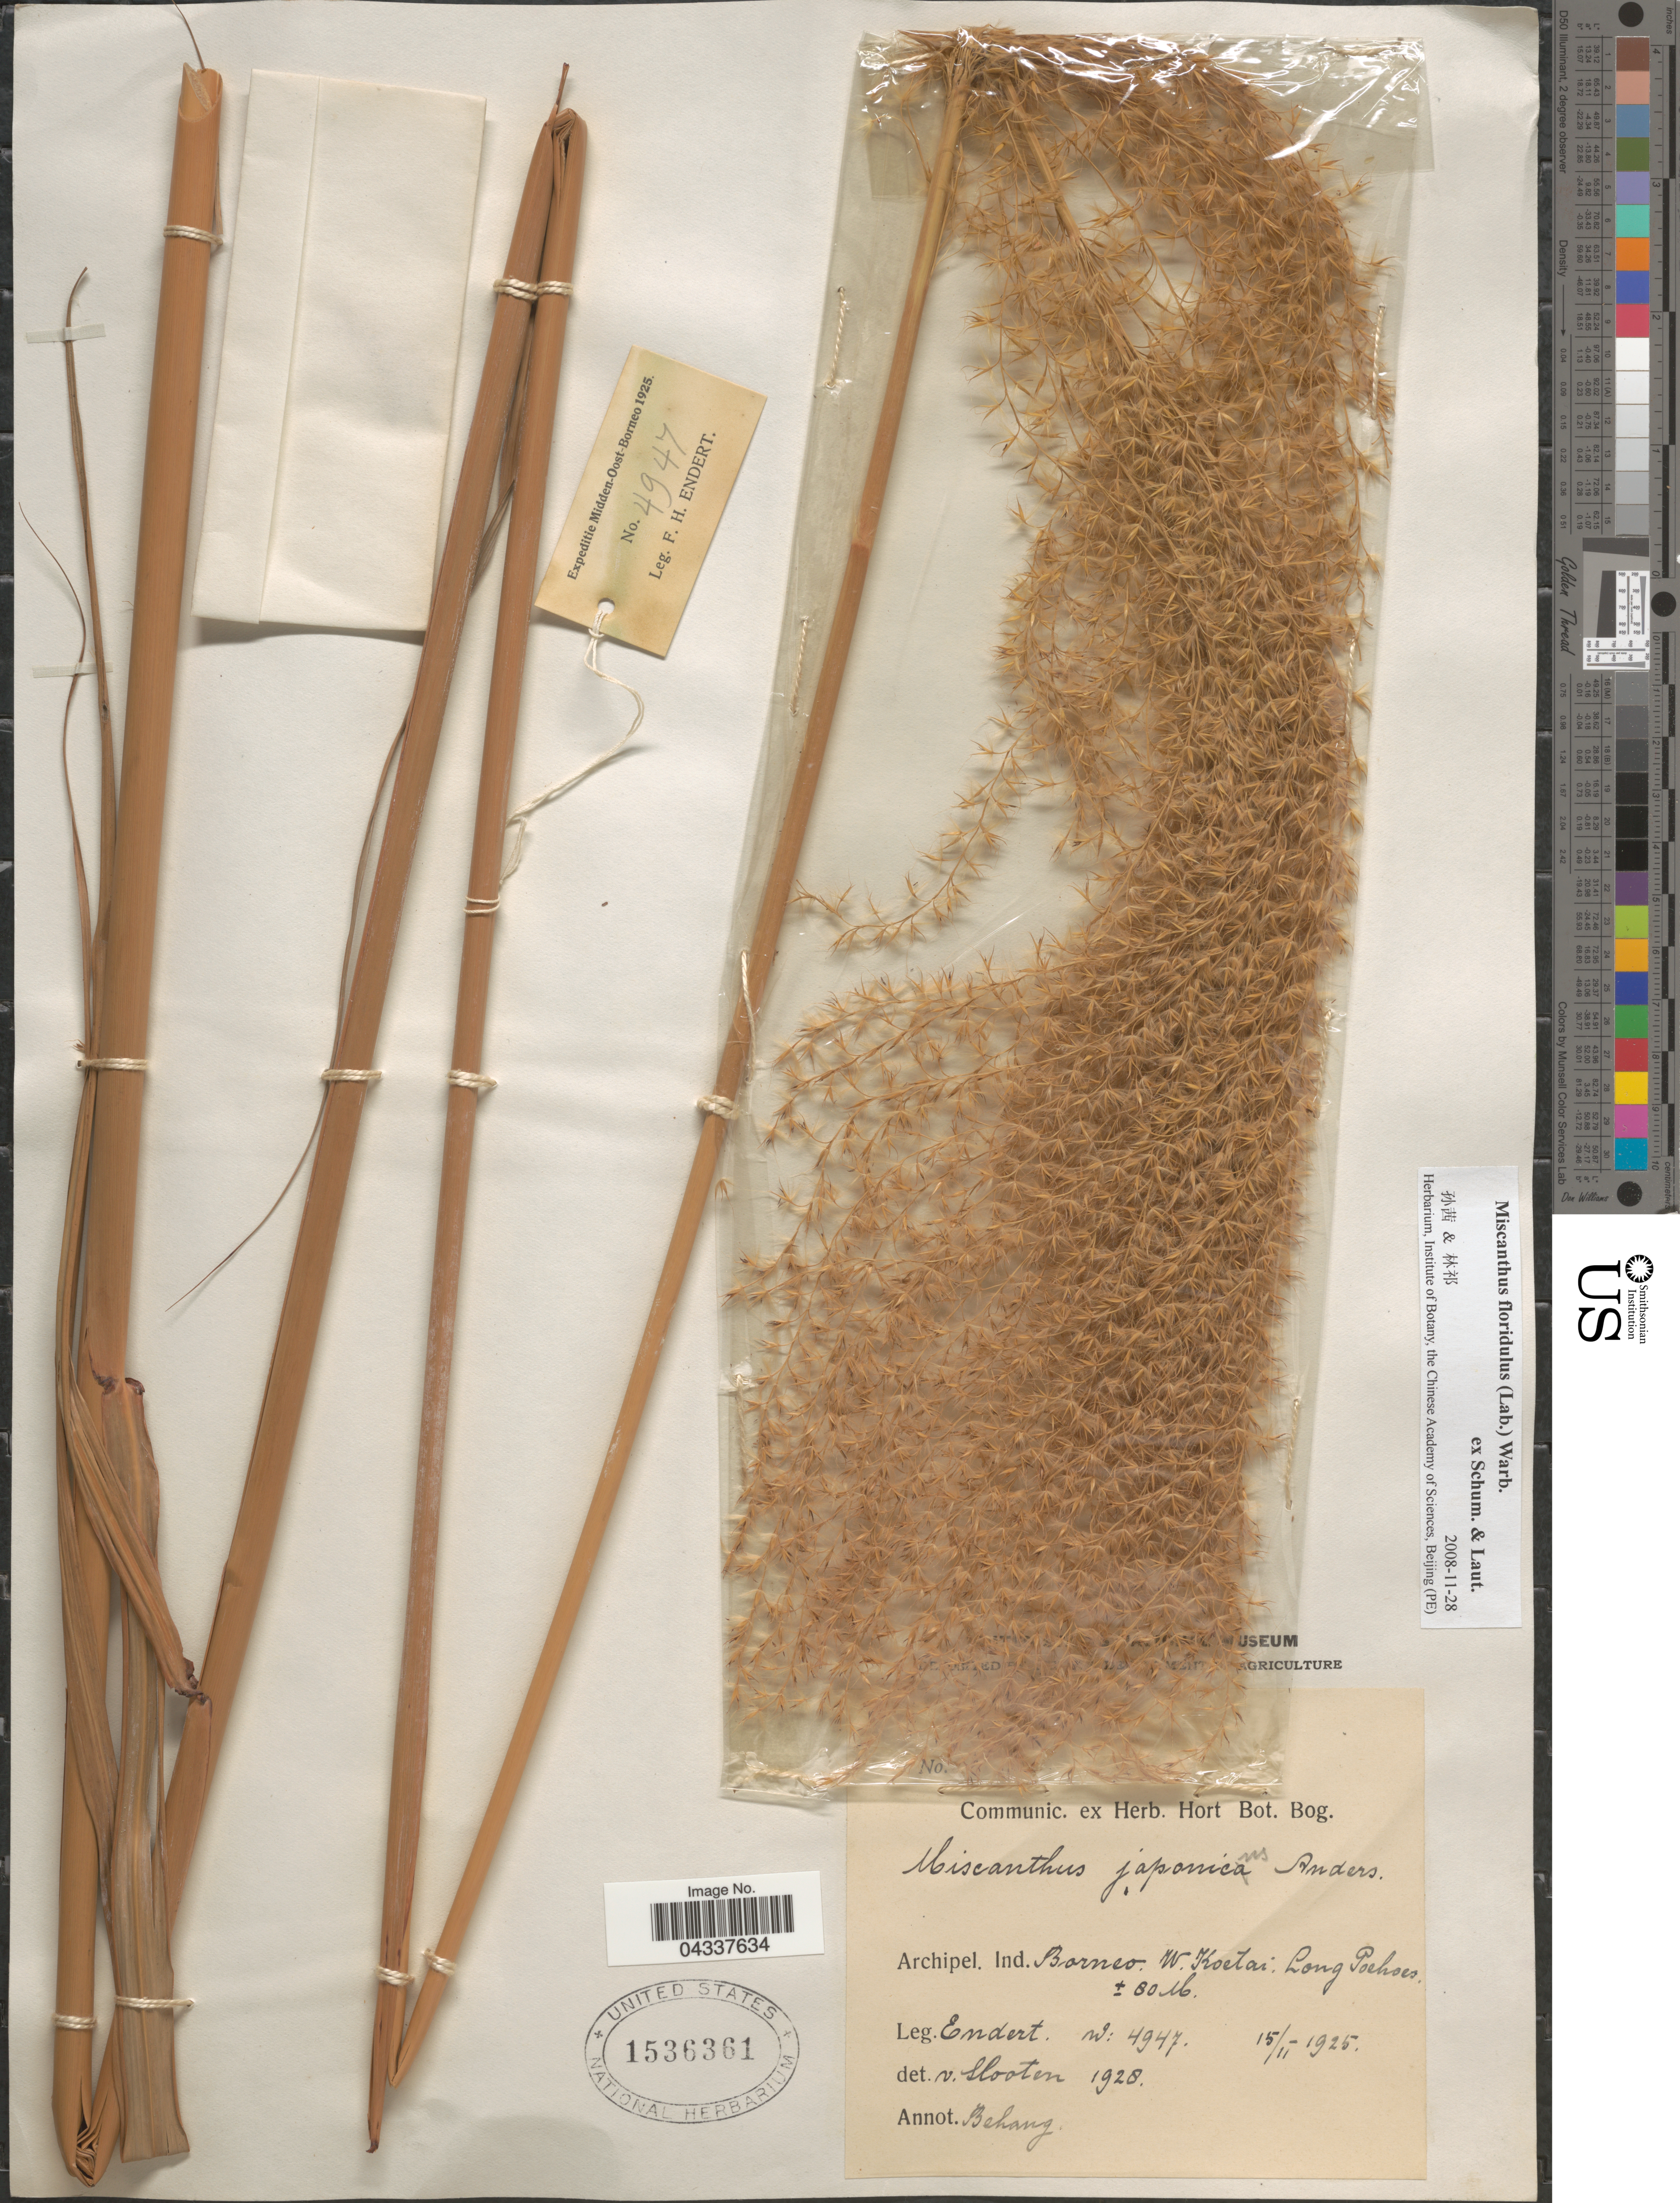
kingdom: Plantae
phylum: Tracheophyta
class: Liliopsida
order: Poales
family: Poaceae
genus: Miscanthus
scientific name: Miscanthus floridulus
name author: (Labill.) Warb.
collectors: Endert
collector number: W:4947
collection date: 1925-11-15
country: Malaysia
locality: Archipel. Ind. Borneo. W. Koetai. Long Poehoes.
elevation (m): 80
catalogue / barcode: US 1536361